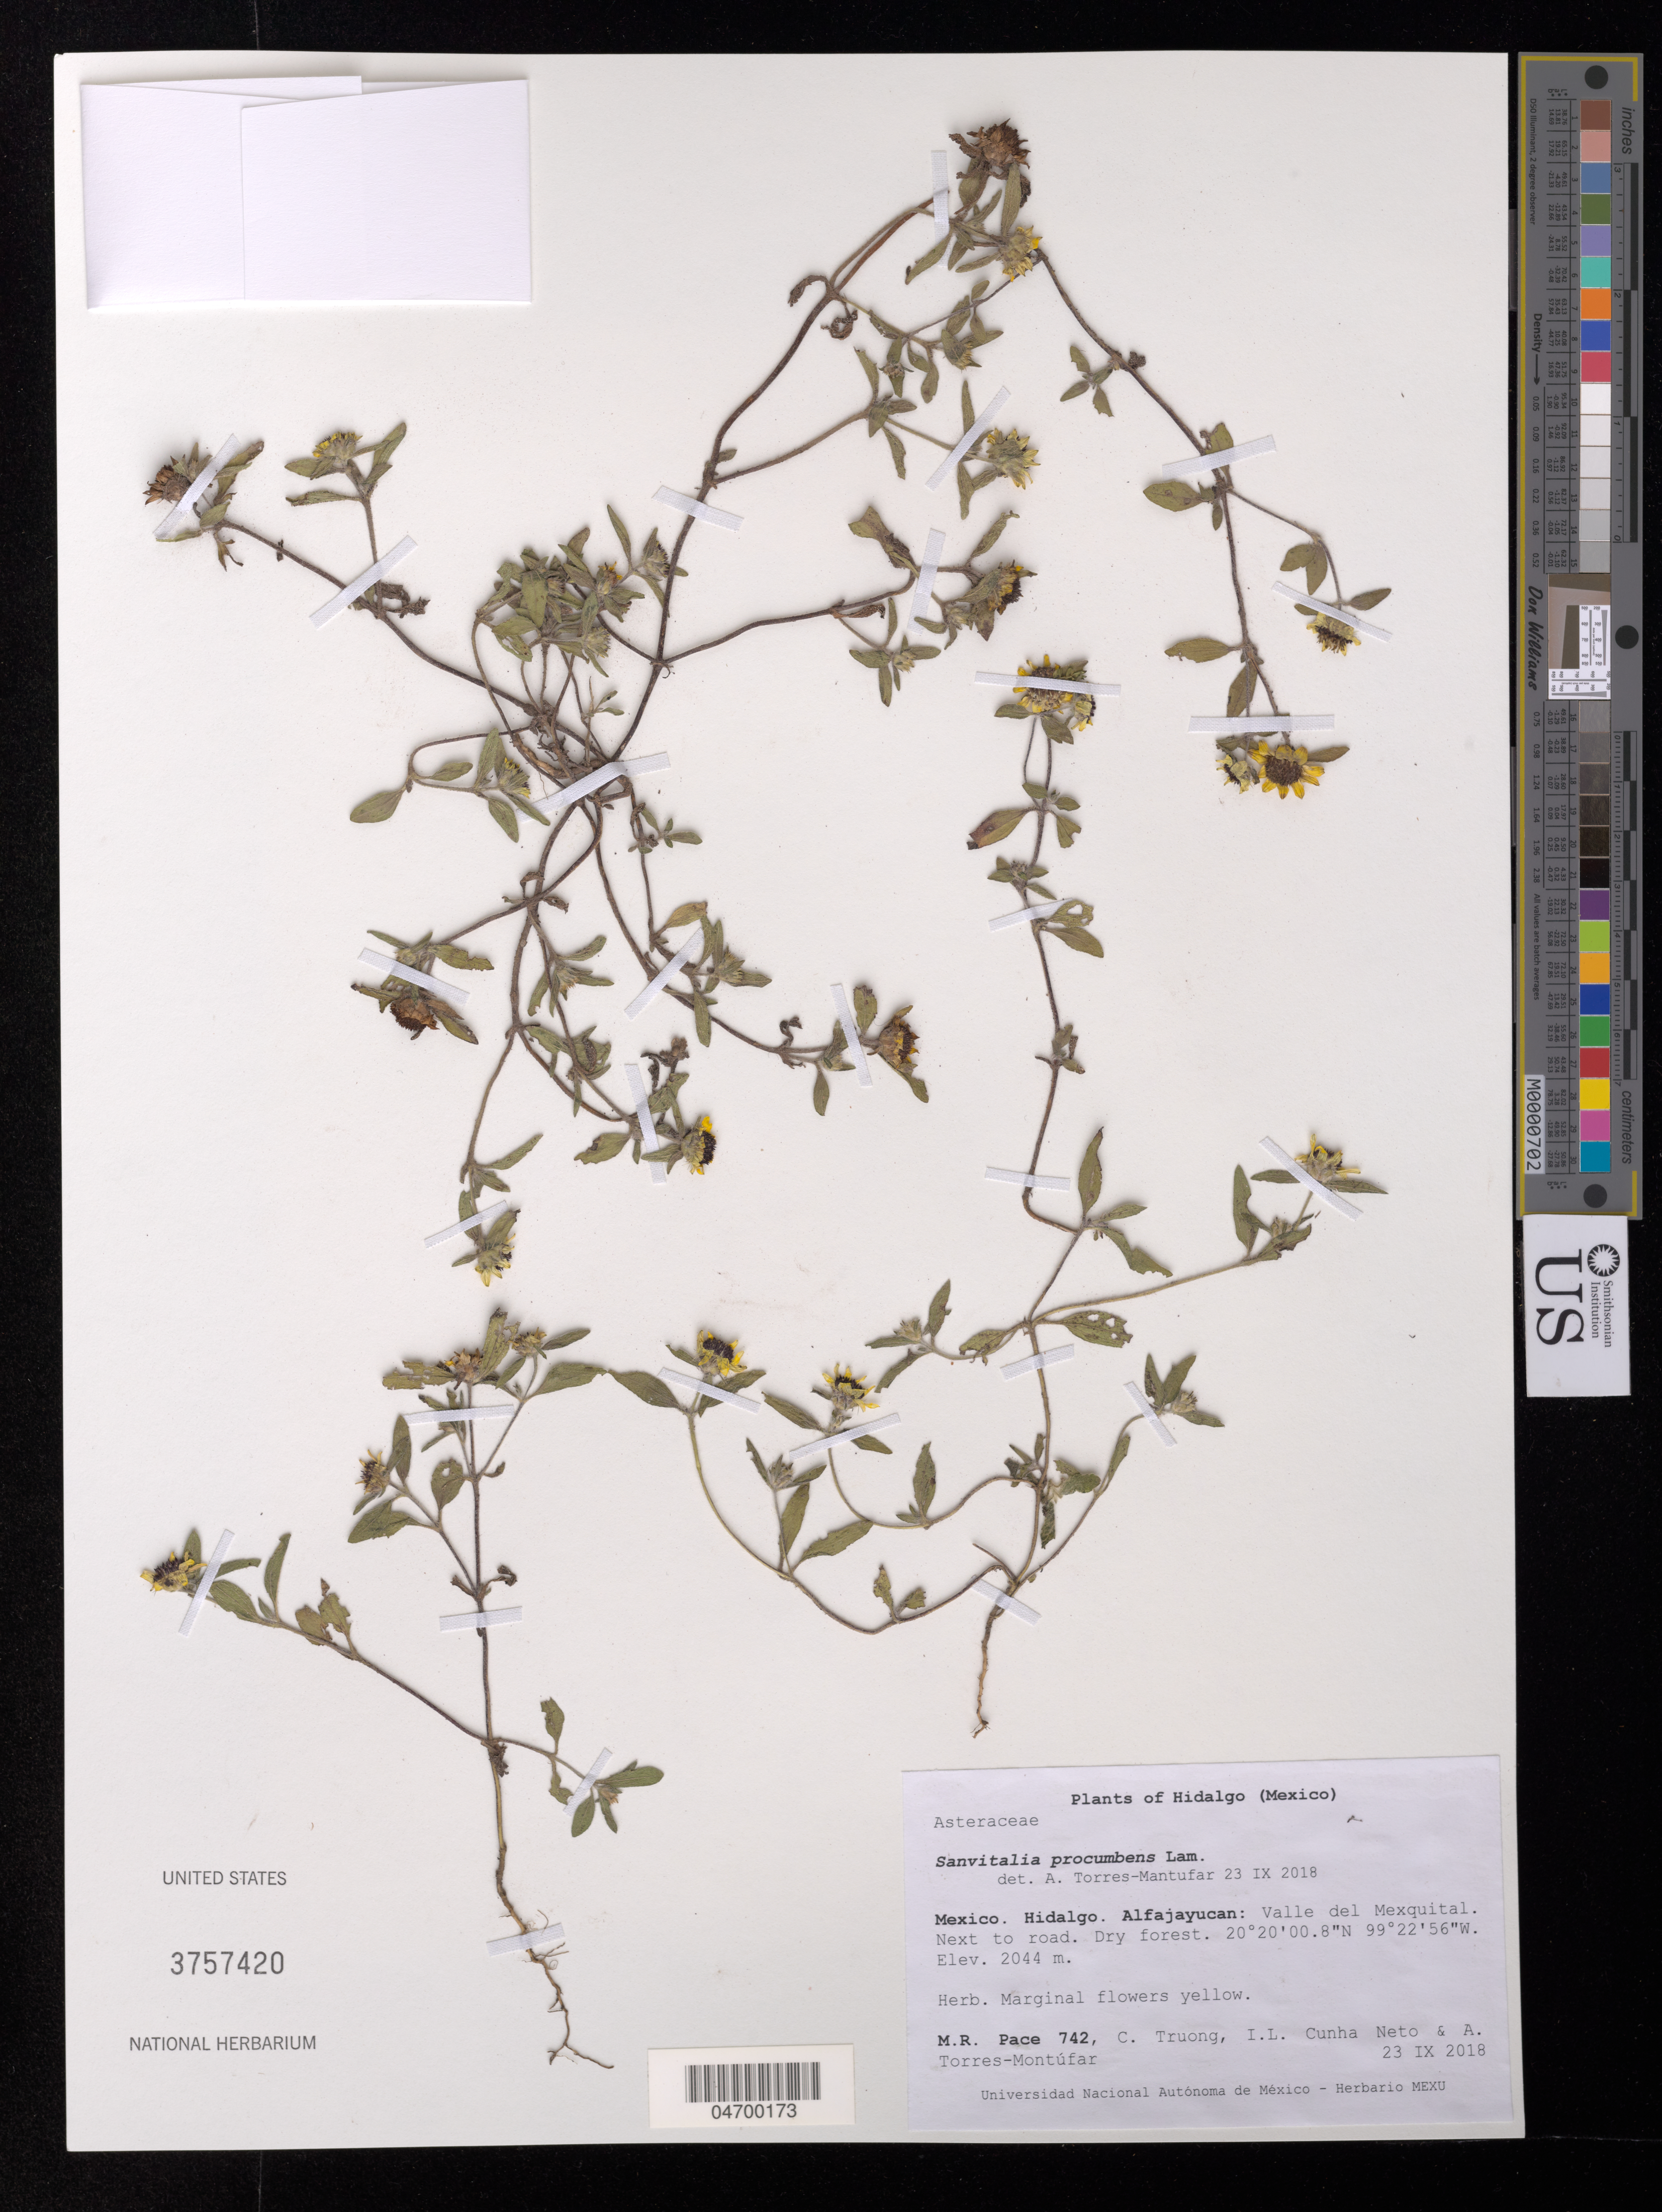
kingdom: Plantae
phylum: Tracheophyta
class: Magnoliopsida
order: Asterales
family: Asteraceae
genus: Sanvitalia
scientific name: Sanvitalia procumbens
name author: Lam.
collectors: M. R. Pace, C. Truong, I. L. Cunha Neto & A. Torres-Montúfar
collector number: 742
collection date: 2018-09-23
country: Mexico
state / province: Hidalgo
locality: Alfajayucan: Valle del Mexquital. Next to road.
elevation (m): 2044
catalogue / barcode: US 3757420